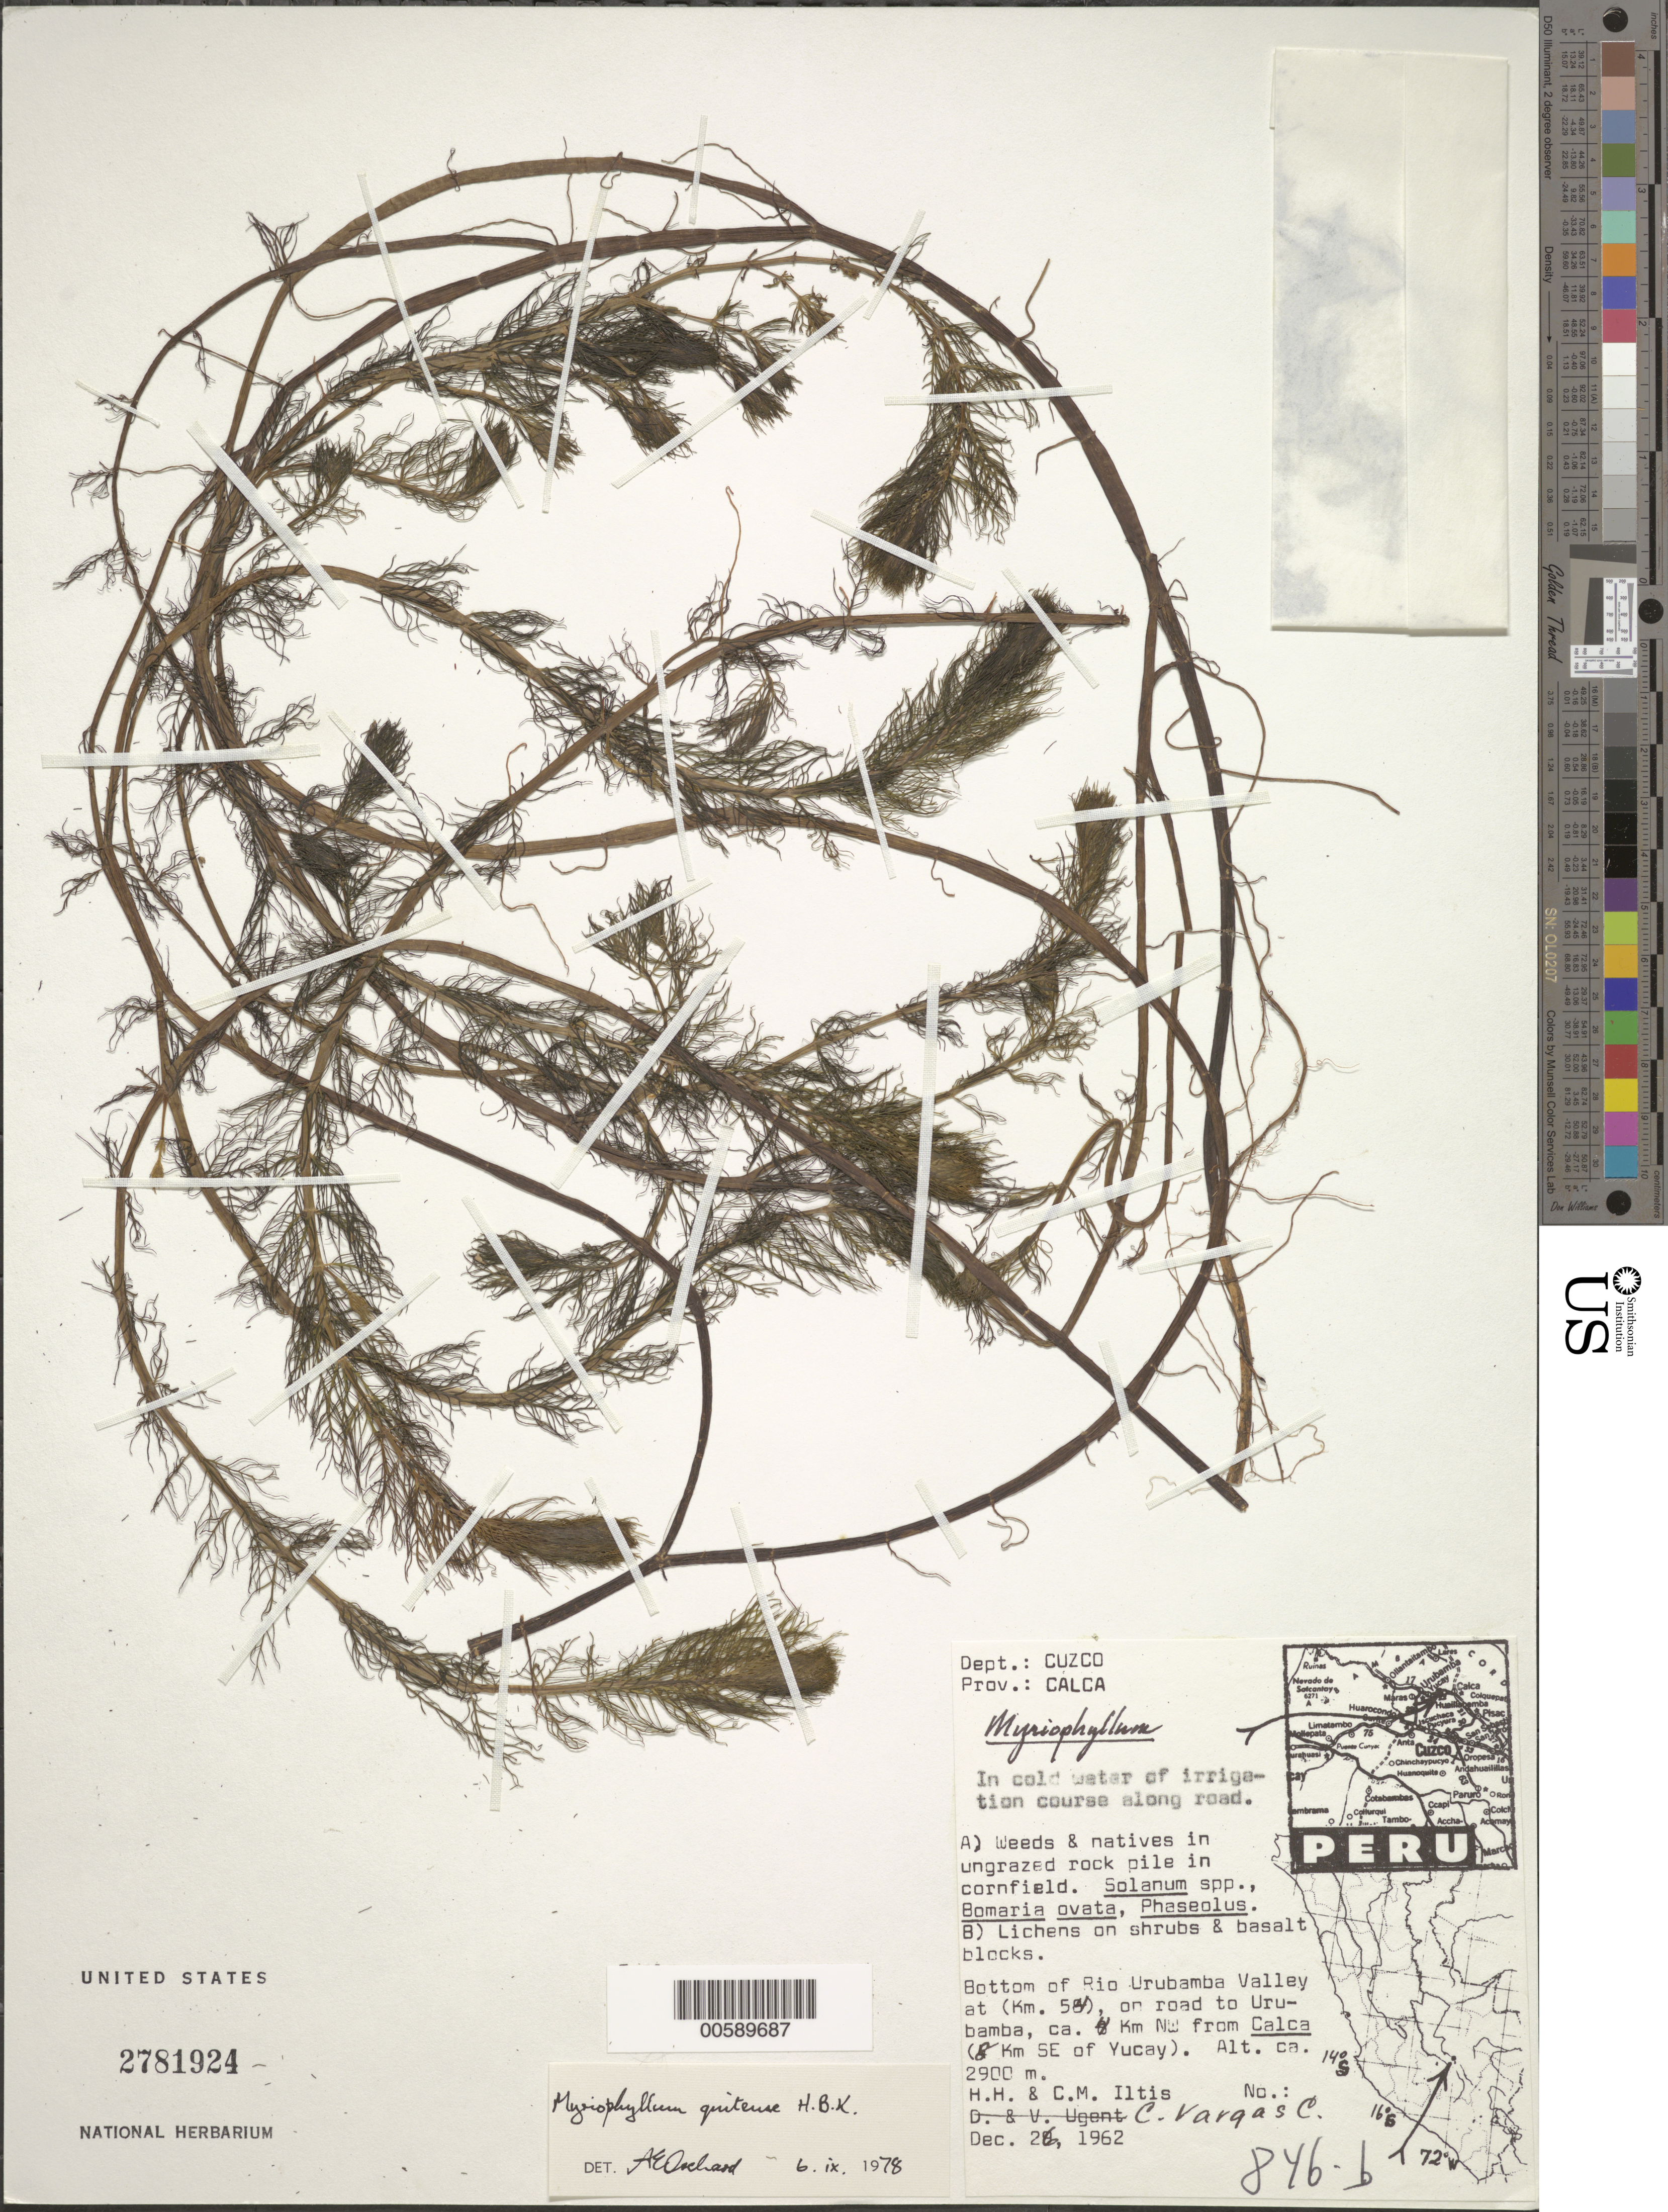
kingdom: Plantae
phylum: Tracheophyta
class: Magnoliopsida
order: Saxifragales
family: Haloragaceae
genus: Myriophyllum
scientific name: Myriophyllum quitense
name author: Kunth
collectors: H. H. Iltis, C. M Iltis & C. Vargas Calderón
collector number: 846b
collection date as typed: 26 Dec 1962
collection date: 1962-12-26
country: Peru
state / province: Cusco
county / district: Urubamba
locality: NW of Calca, SE of Yucay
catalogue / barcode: US 2781924